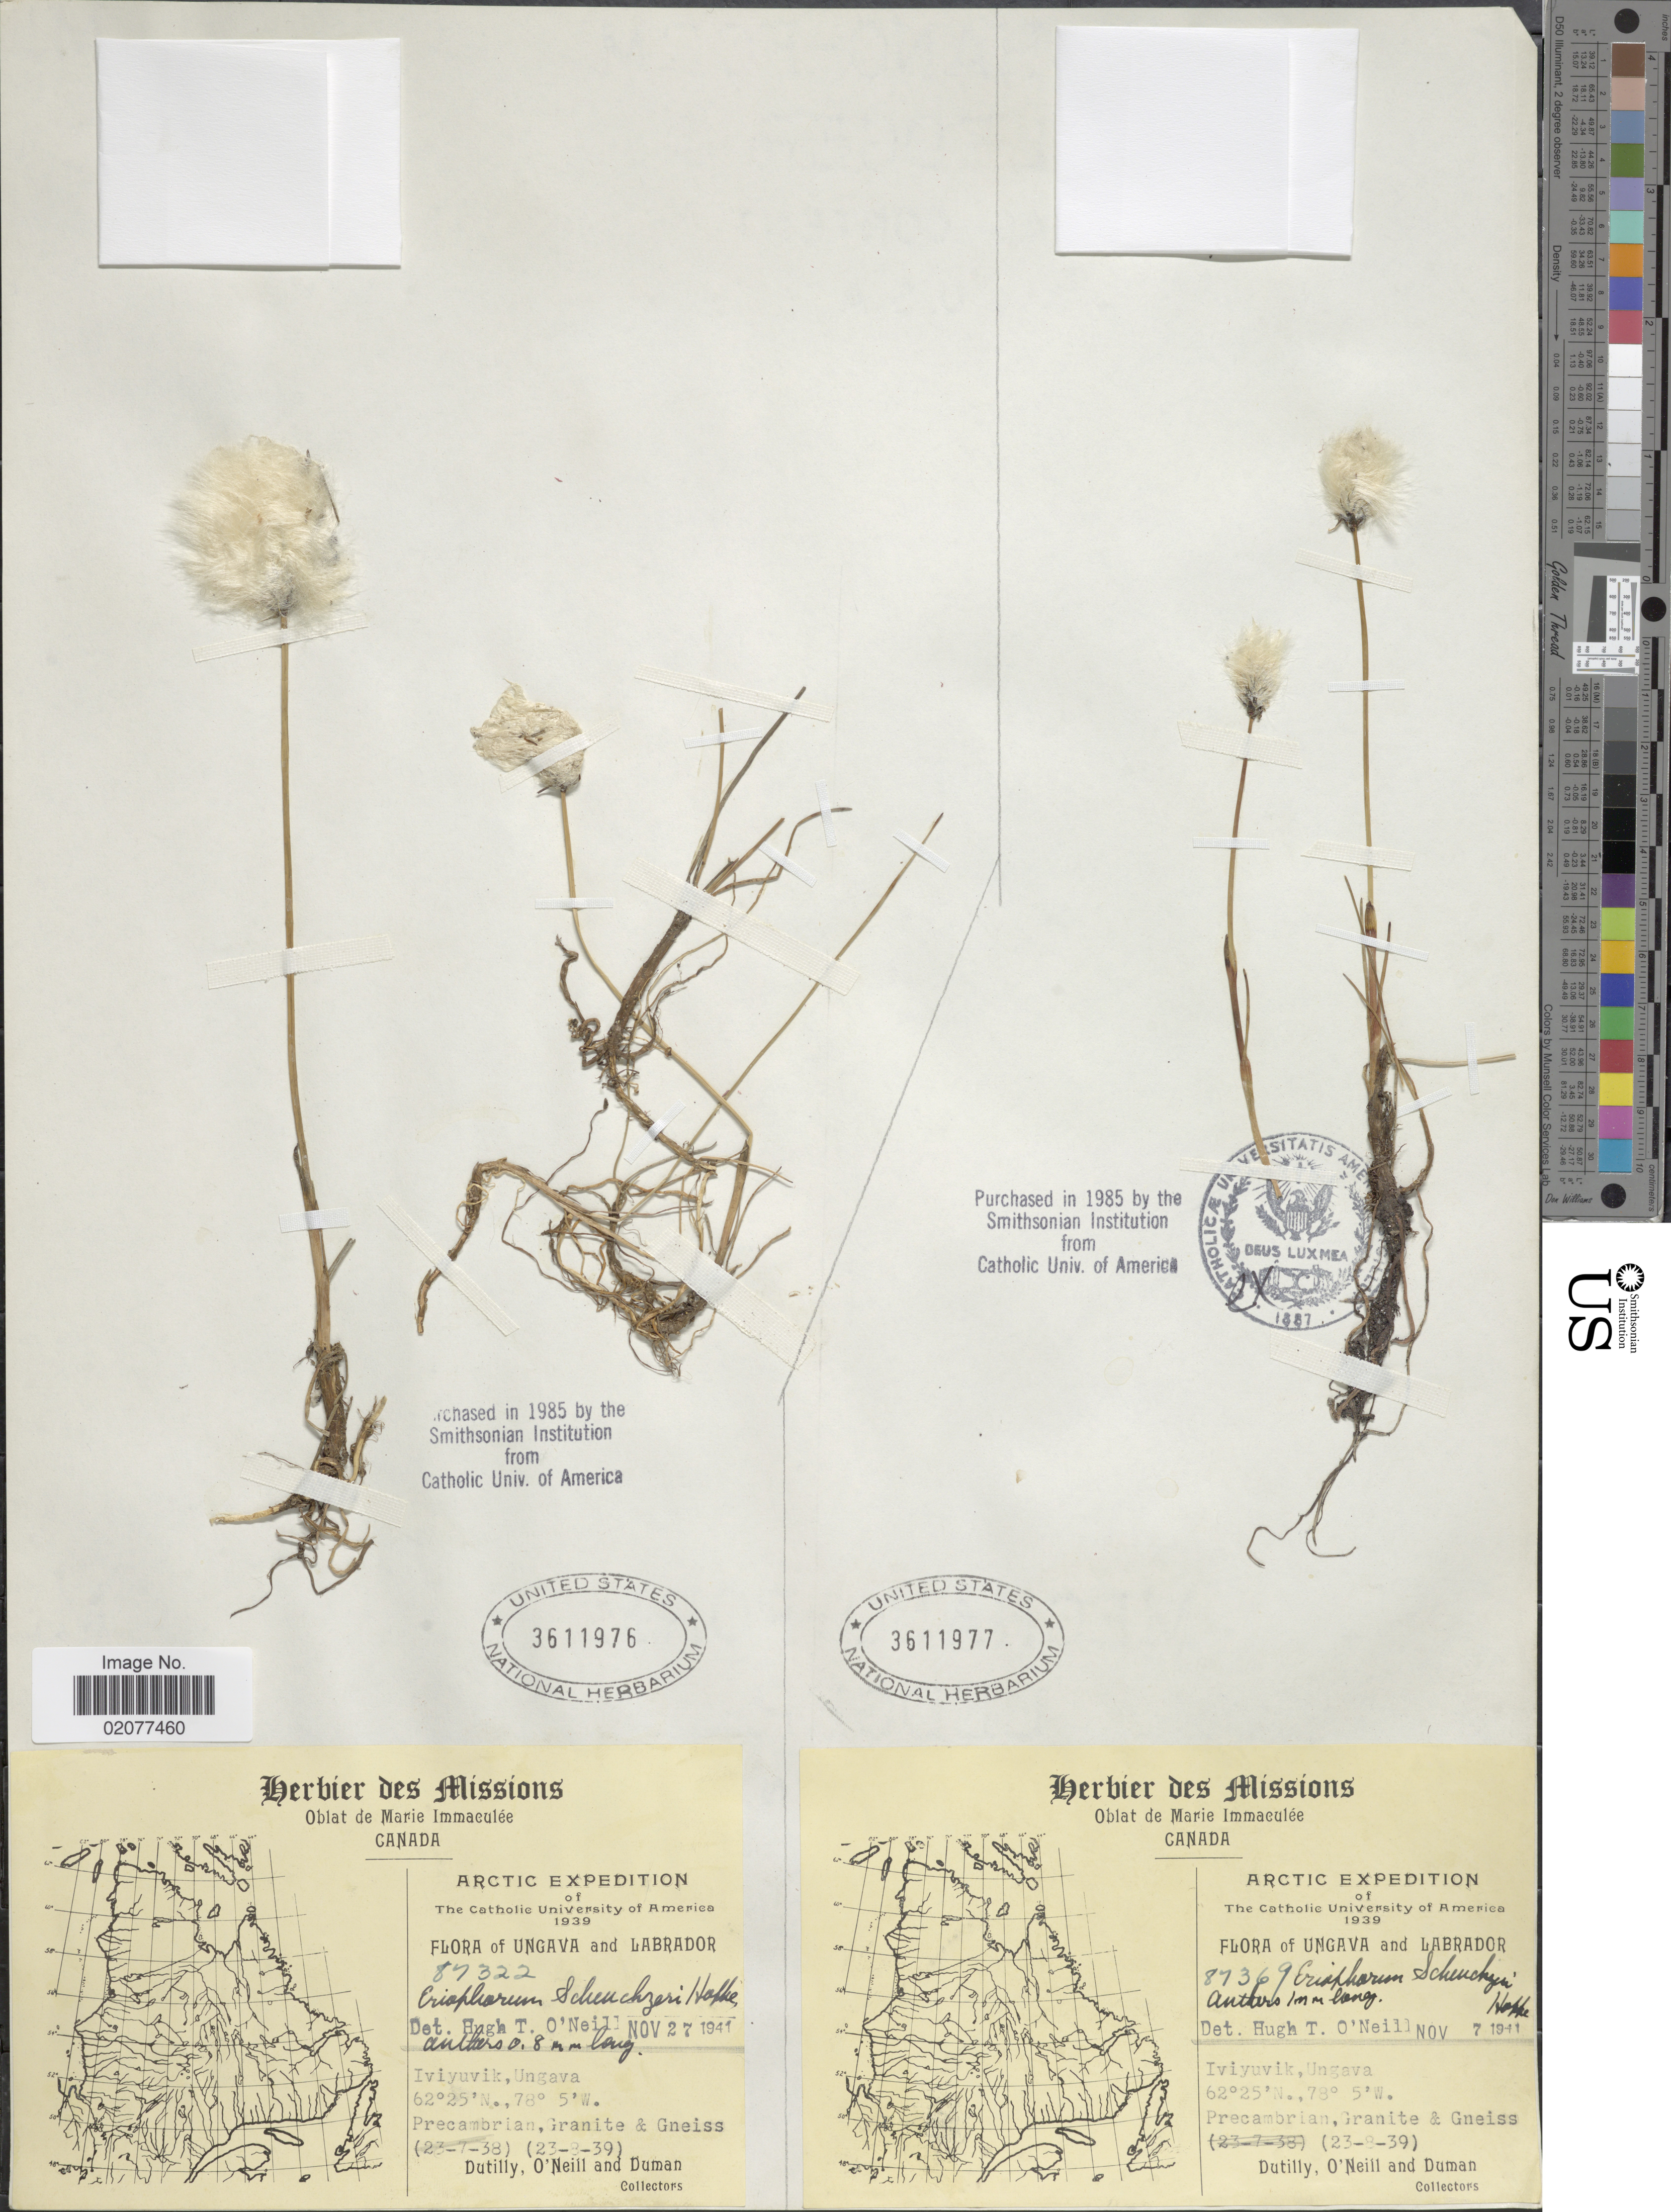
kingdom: Plantae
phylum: Tracheophyta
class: Liliopsida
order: Poales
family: Cyperaceae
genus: Eriophorum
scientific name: Eriophorum scheuchzeri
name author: Hoppe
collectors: -. Dutilly, O' Neill & -. Duman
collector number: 87322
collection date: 1938-07-23/1939-08-23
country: Canada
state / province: Nunavut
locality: Arctic. Ungava and Labrador. Iviyuvik, Ungava. Precambrian.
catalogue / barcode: US 3611976